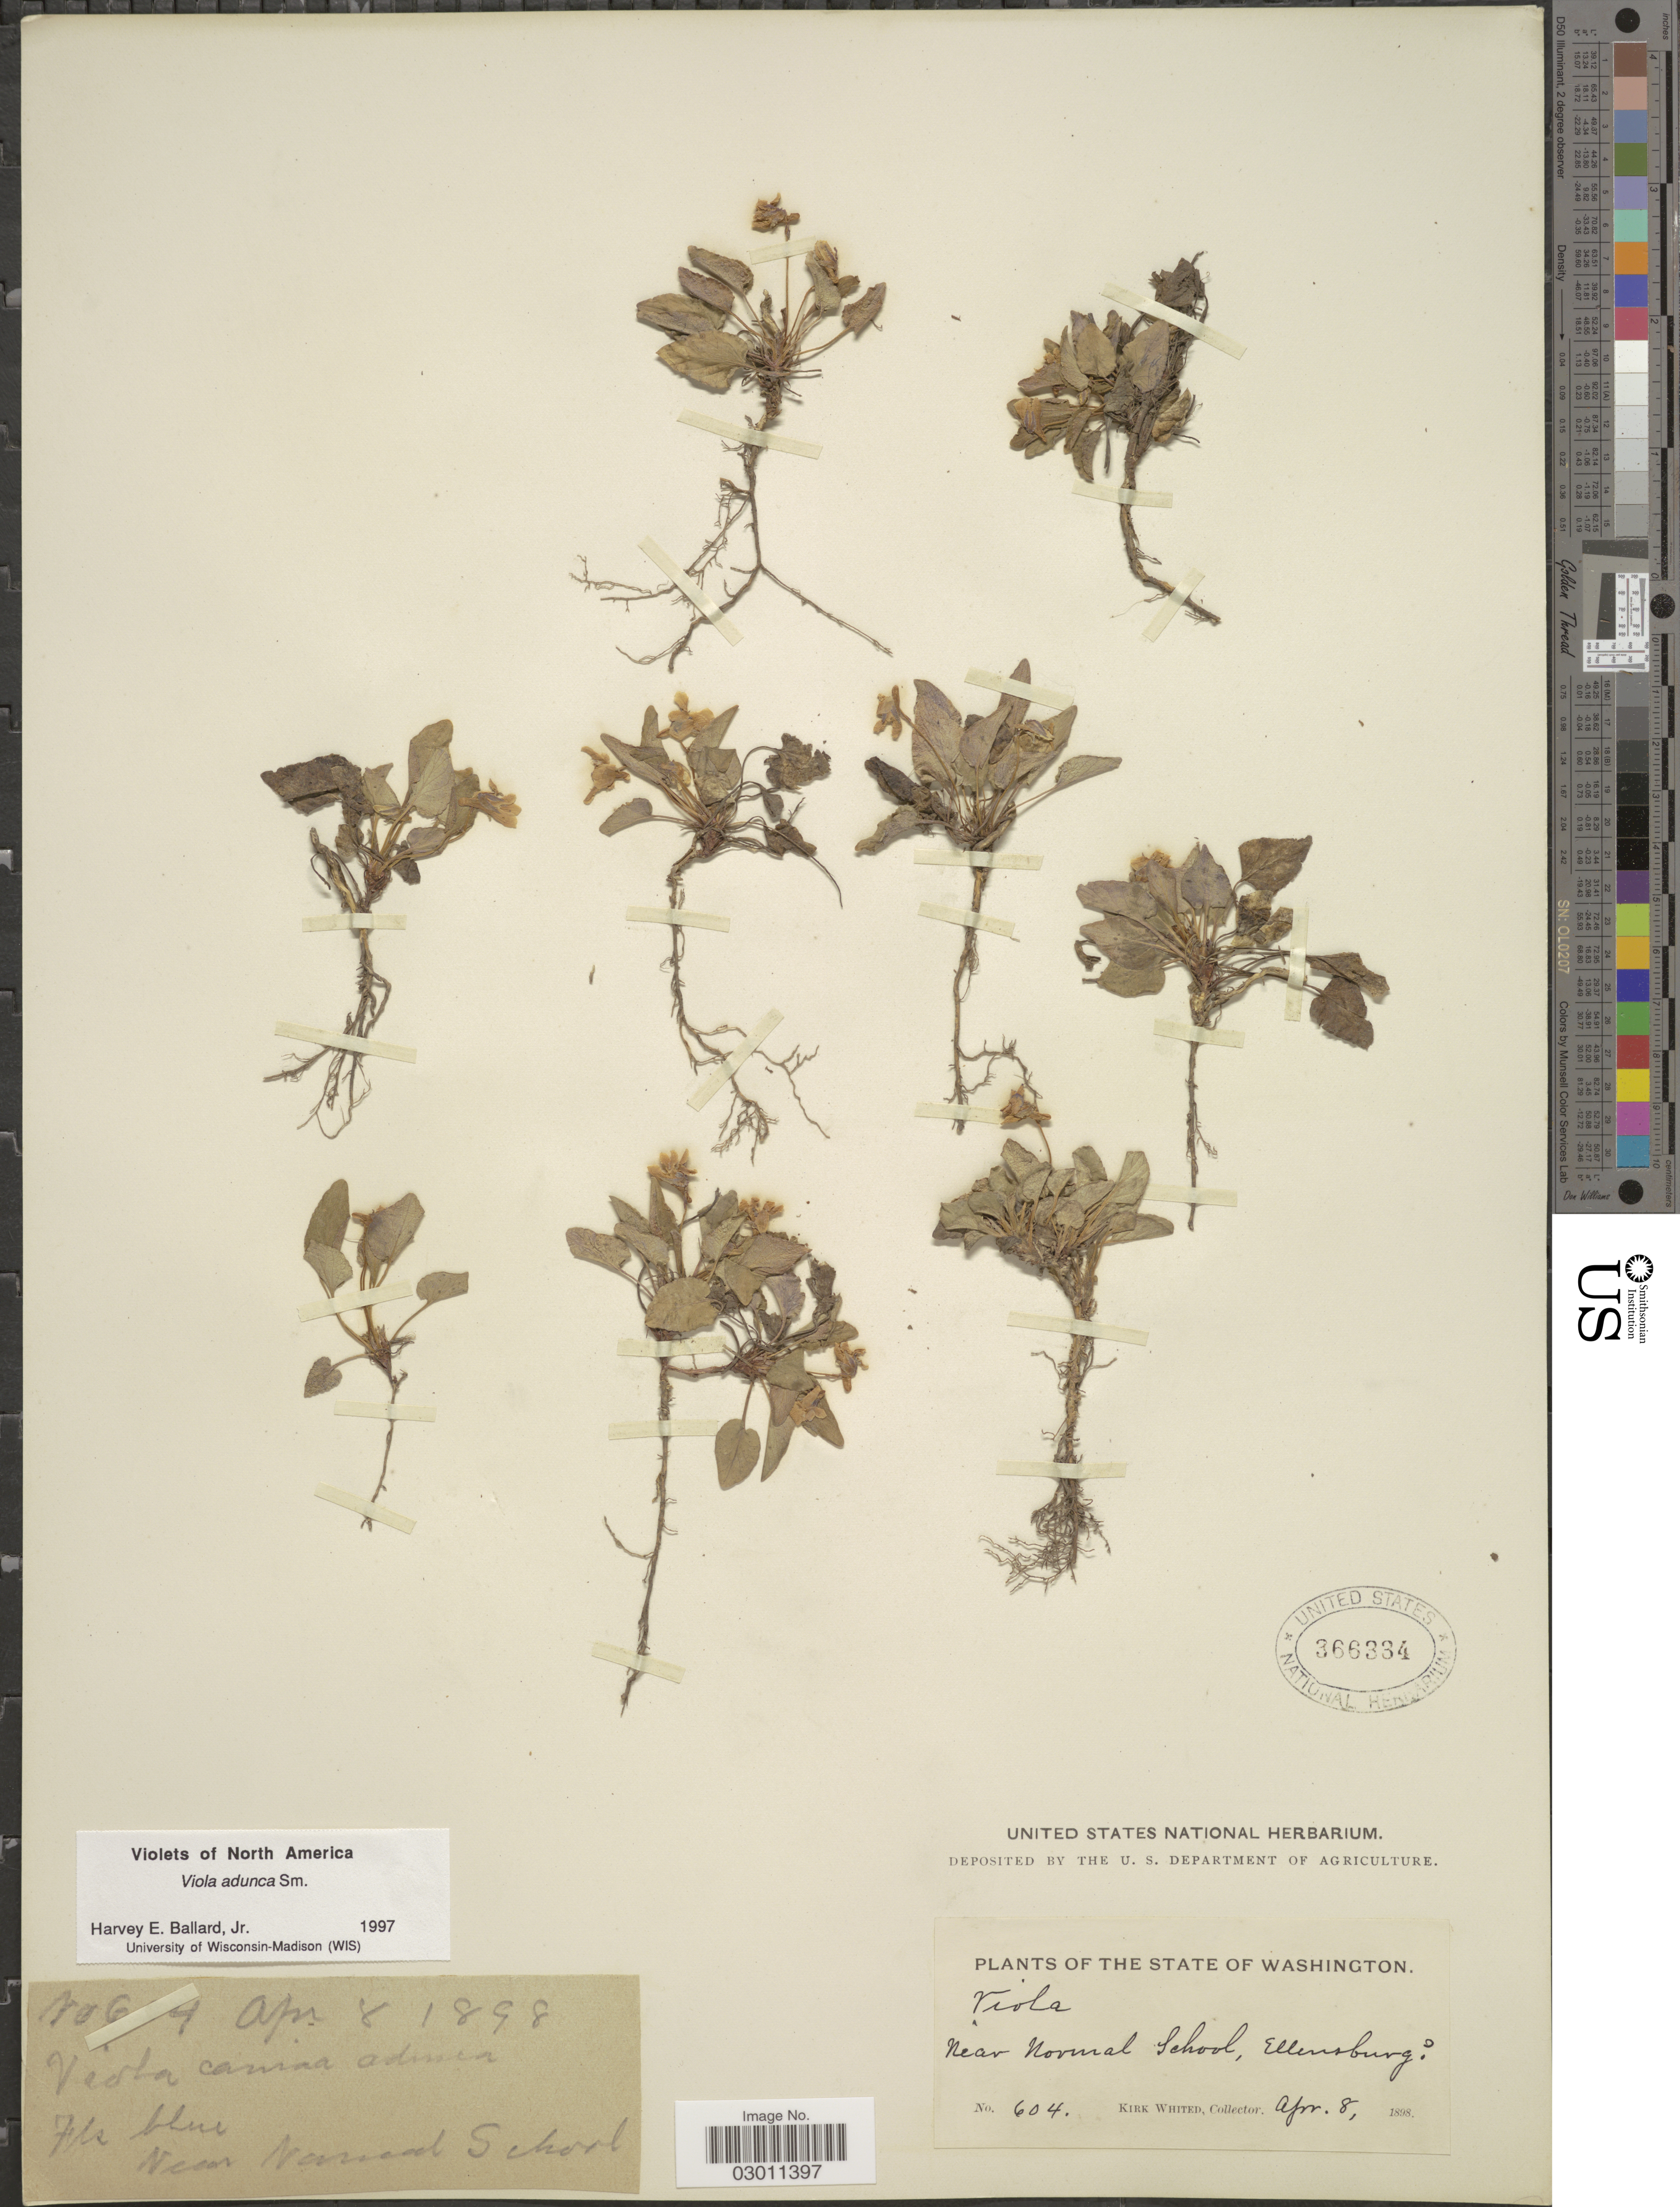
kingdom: Plantae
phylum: Tracheophyta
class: Magnoliopsida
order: Malpighiales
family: Violaceae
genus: Viola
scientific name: Viola adunca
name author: Sm.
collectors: K. Whited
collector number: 604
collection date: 1898-04-08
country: United States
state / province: Washington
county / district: Kittitas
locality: The State of Washington, Near Normal School, Ellensburg.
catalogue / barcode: US 366334